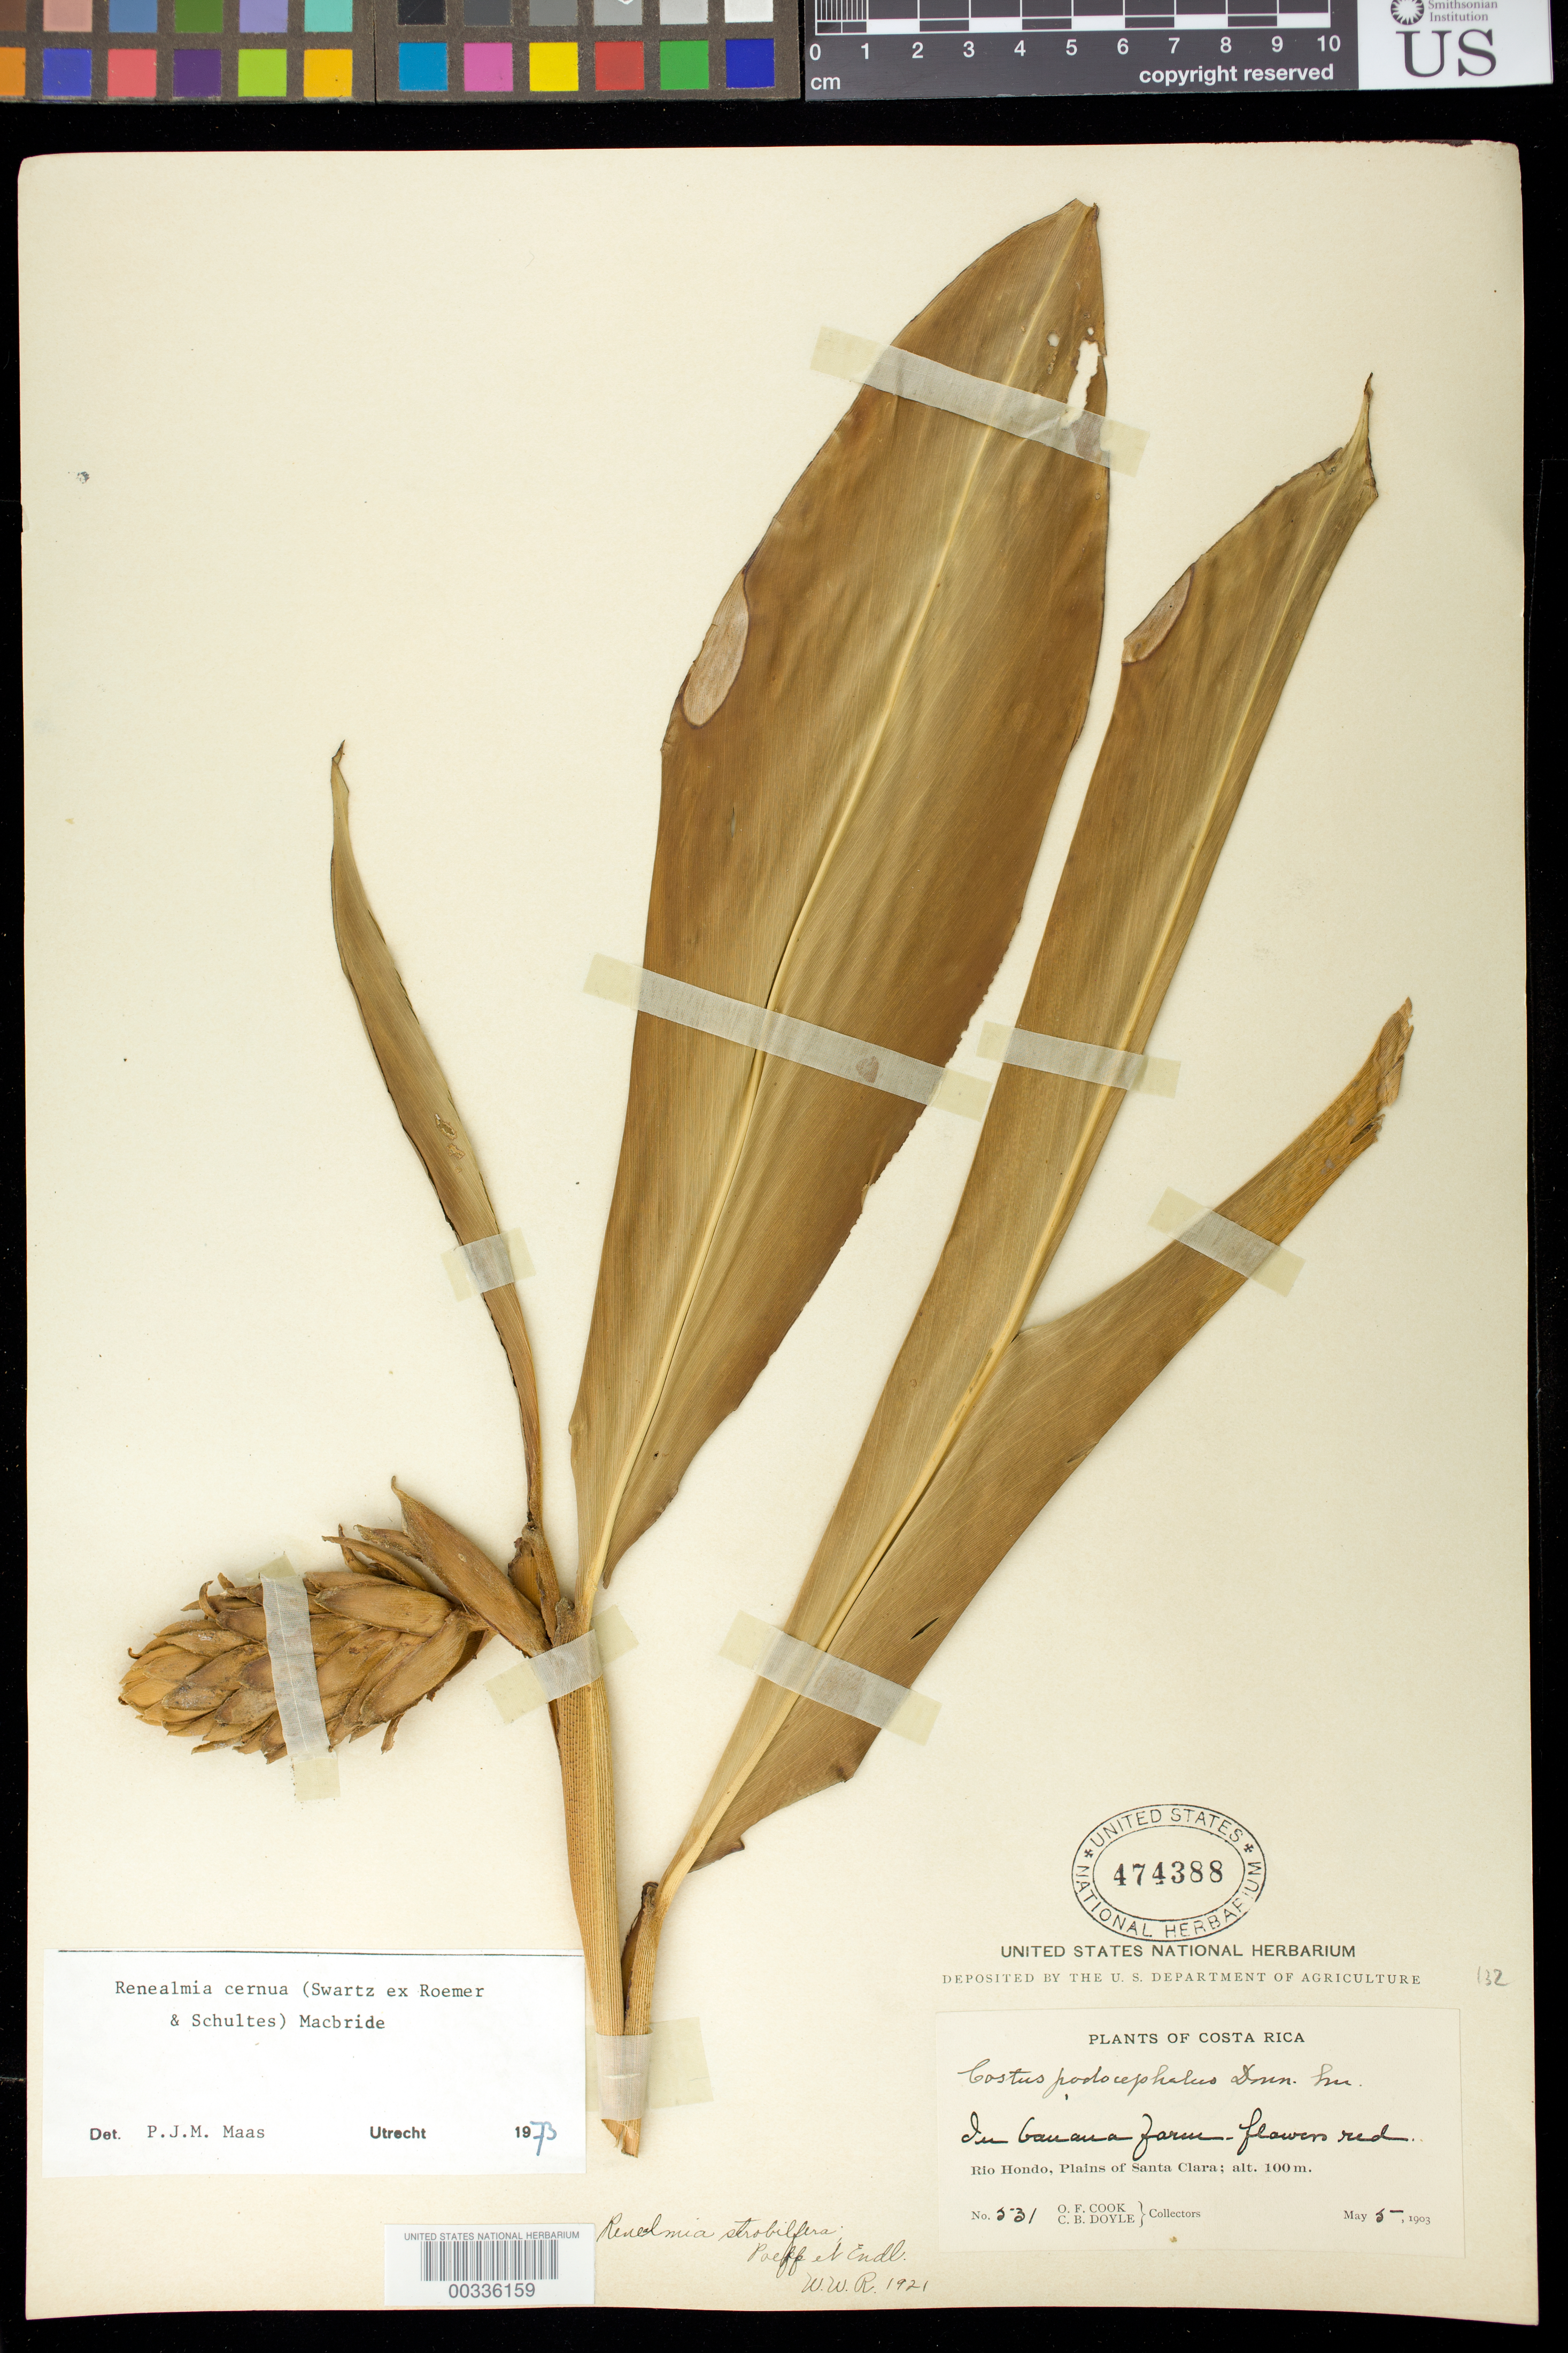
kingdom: Plantae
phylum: Tracheophyta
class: Liliopsida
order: Zingiberales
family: Zingiberaceae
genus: Renealmia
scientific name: Renealmia cernua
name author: (Sw. ex Roem. & Schult.) J.F. Macbr.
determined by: Maas, Paul J. M.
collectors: O. F. Cook & C. Doyle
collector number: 531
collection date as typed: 05 May 1903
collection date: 1903-05-05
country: Costa Rica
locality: Rio Hondo, plains of Santa Clara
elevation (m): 100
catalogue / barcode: US 474388